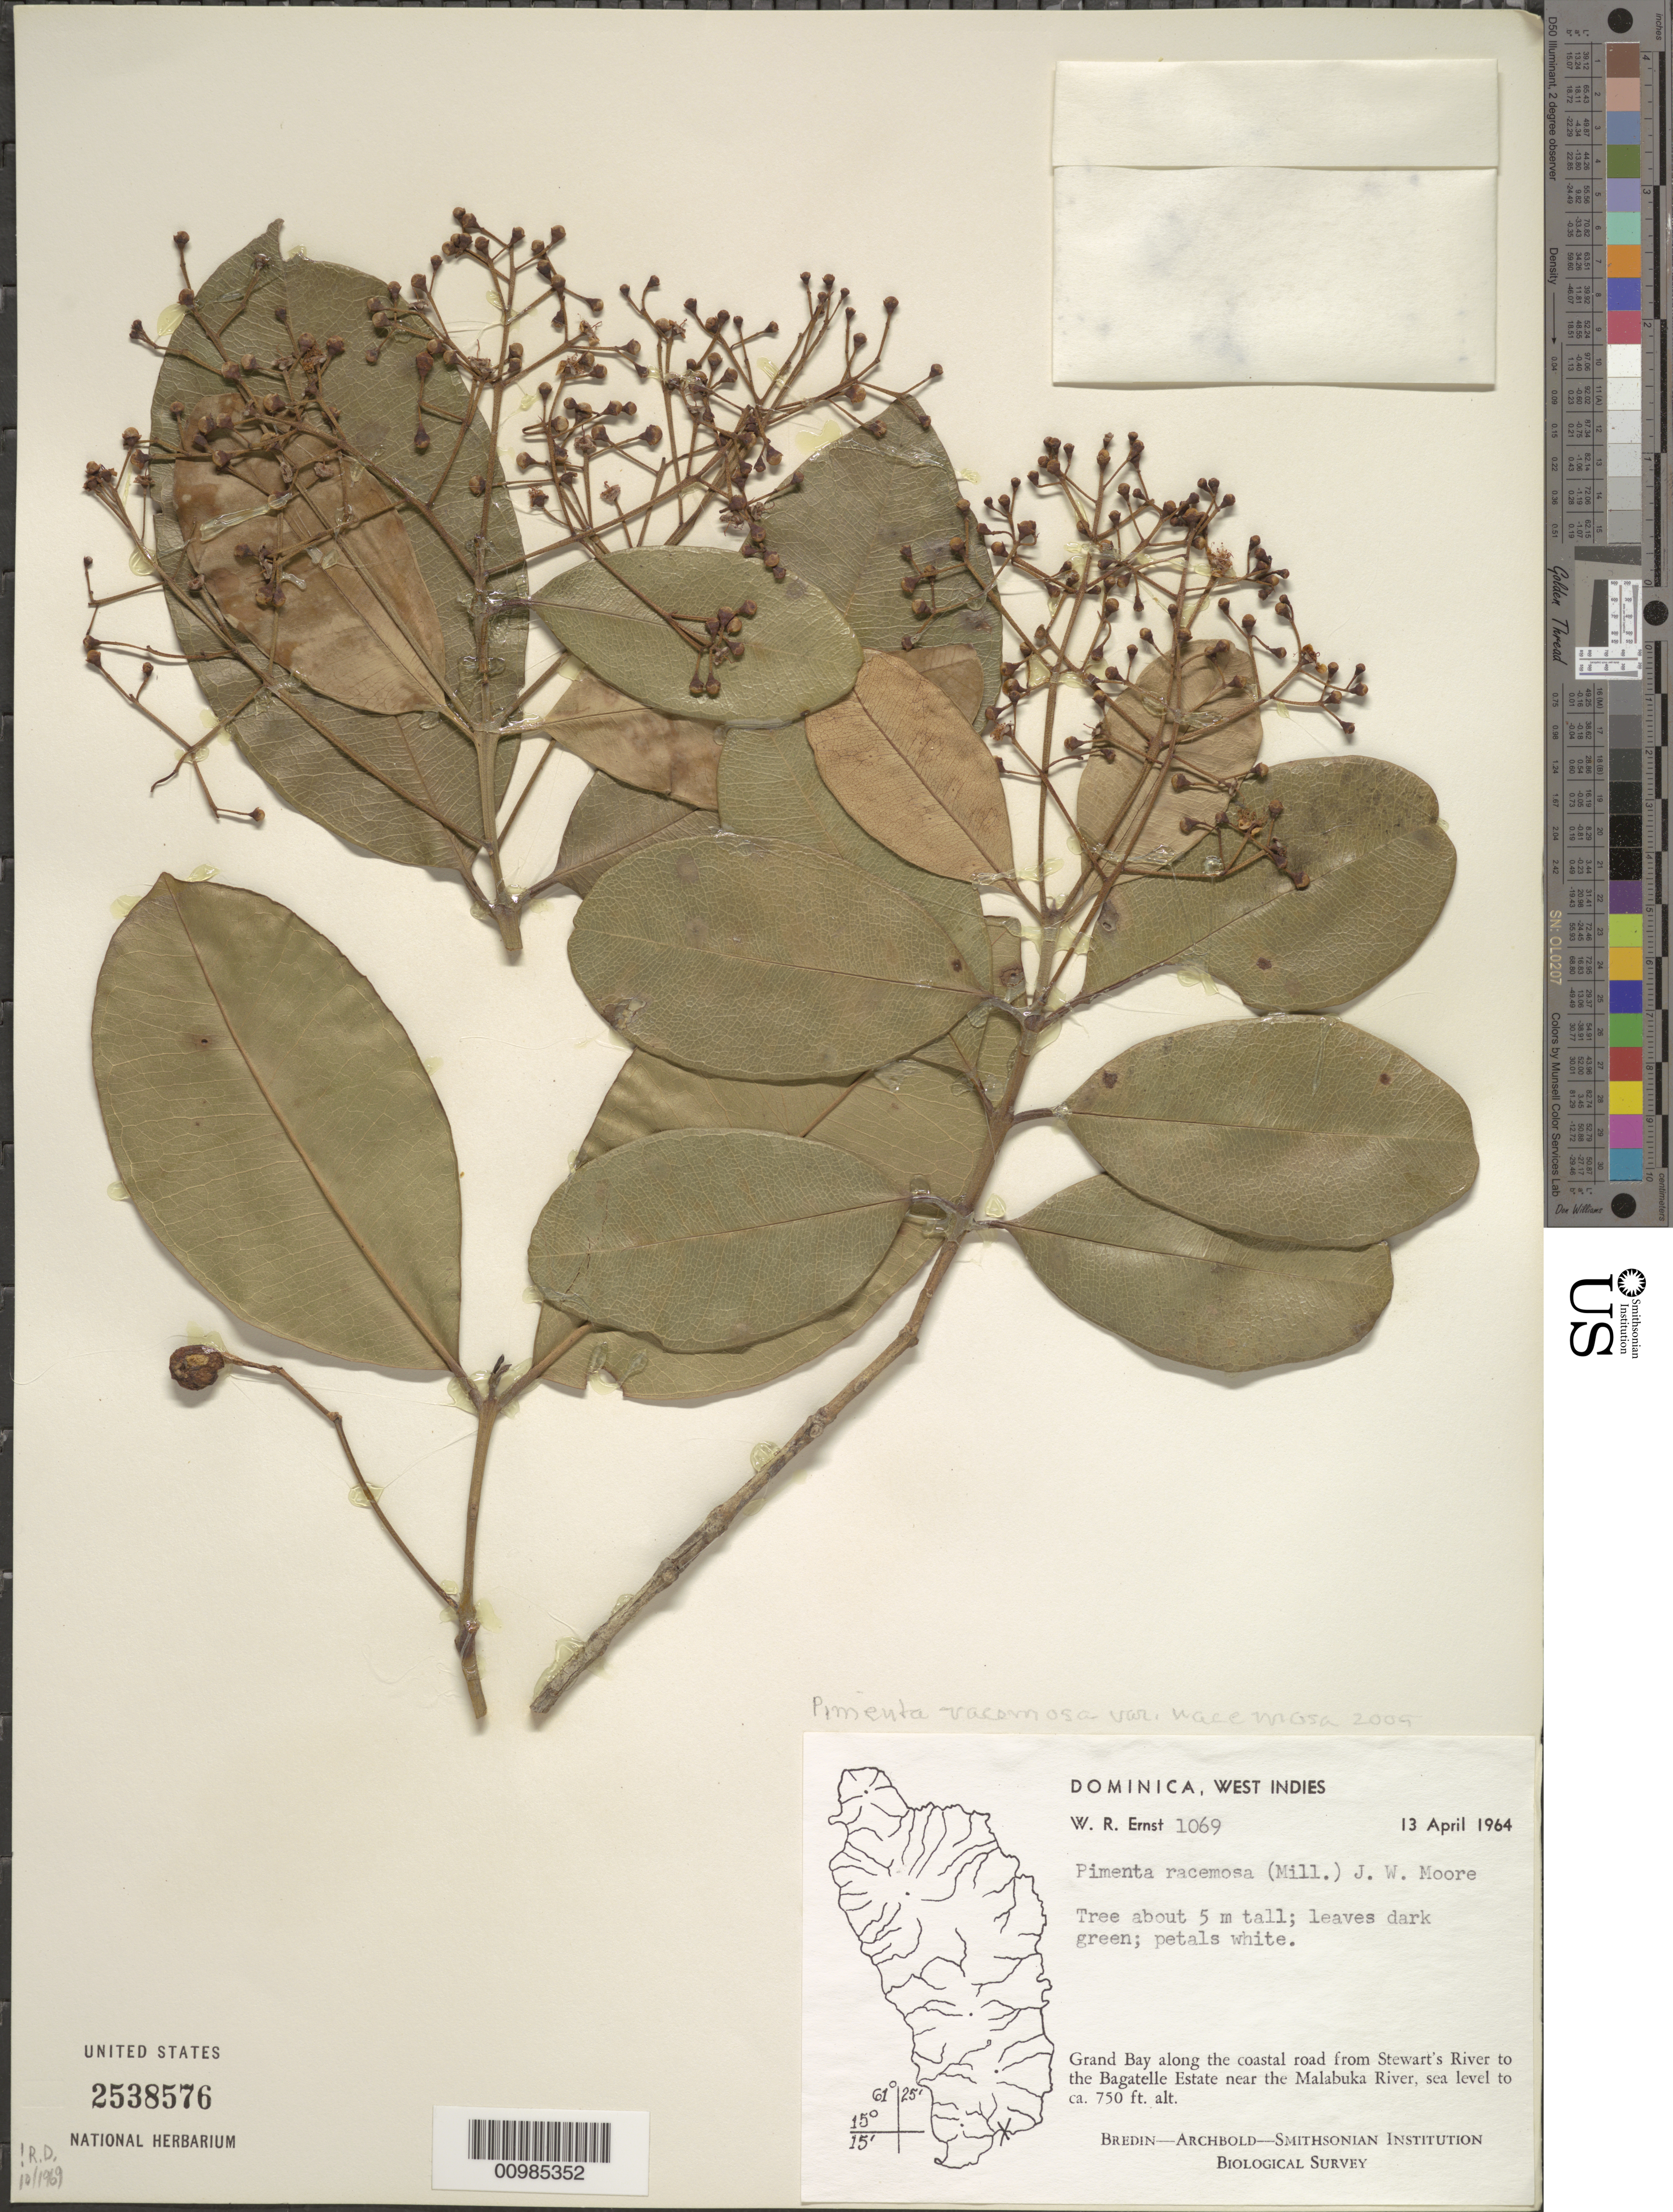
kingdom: Plantae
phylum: Tracheophyta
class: Magnoliopsida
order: Myrtales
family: Myrtaceae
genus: Pimenta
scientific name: Pimenta racemosa var. racemosa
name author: (Mill.) J.W. Moore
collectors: W. R. Ernst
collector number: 1069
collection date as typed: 13 Apr 1964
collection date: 1964-04-13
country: Dominica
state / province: St. Patrick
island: Dominica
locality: Grand Bay, along coastal road from Stewart's River to Bagatelle Estate near Malabuka River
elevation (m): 0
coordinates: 0 N, 0 E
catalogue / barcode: US 2538576